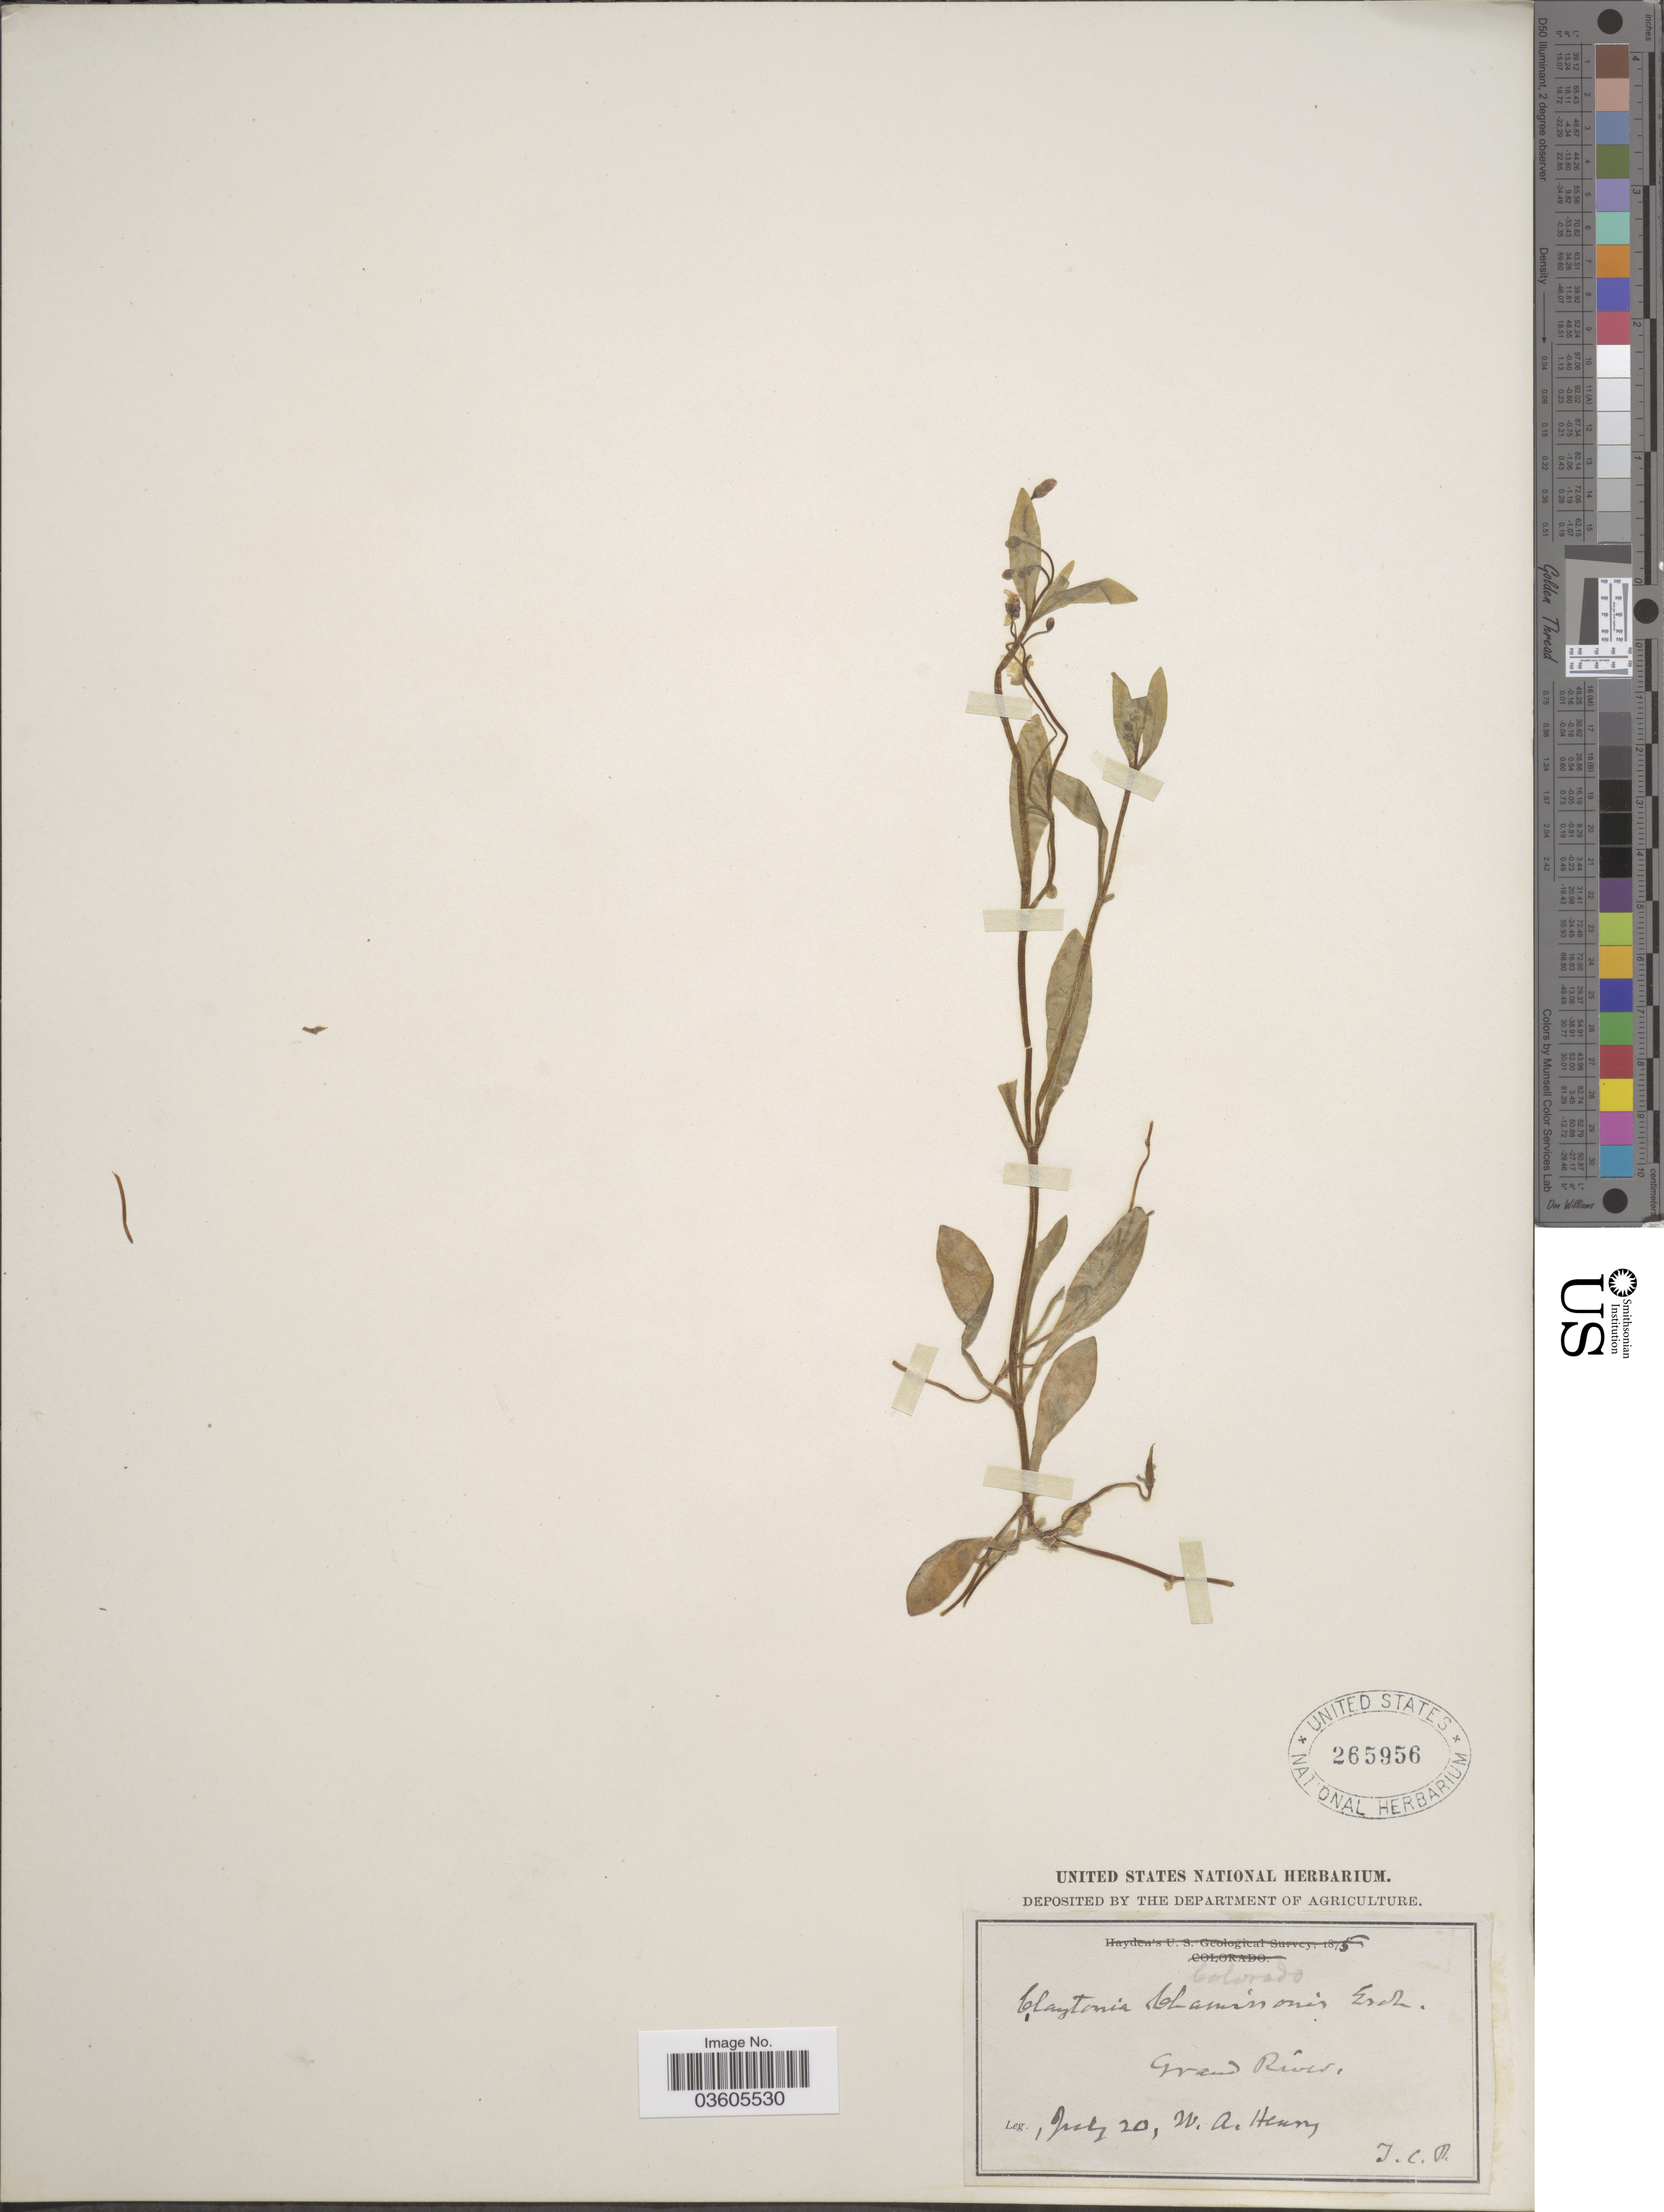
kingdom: Plantae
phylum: Tracheophyta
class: Magnoliopsida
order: Caryophyllales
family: Montiaceae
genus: Montia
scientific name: Montia chamissoi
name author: (Ledeb. ex Spreng.) Greene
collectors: W. A. Henry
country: United States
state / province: Colorado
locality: Grand River.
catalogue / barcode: US 265956